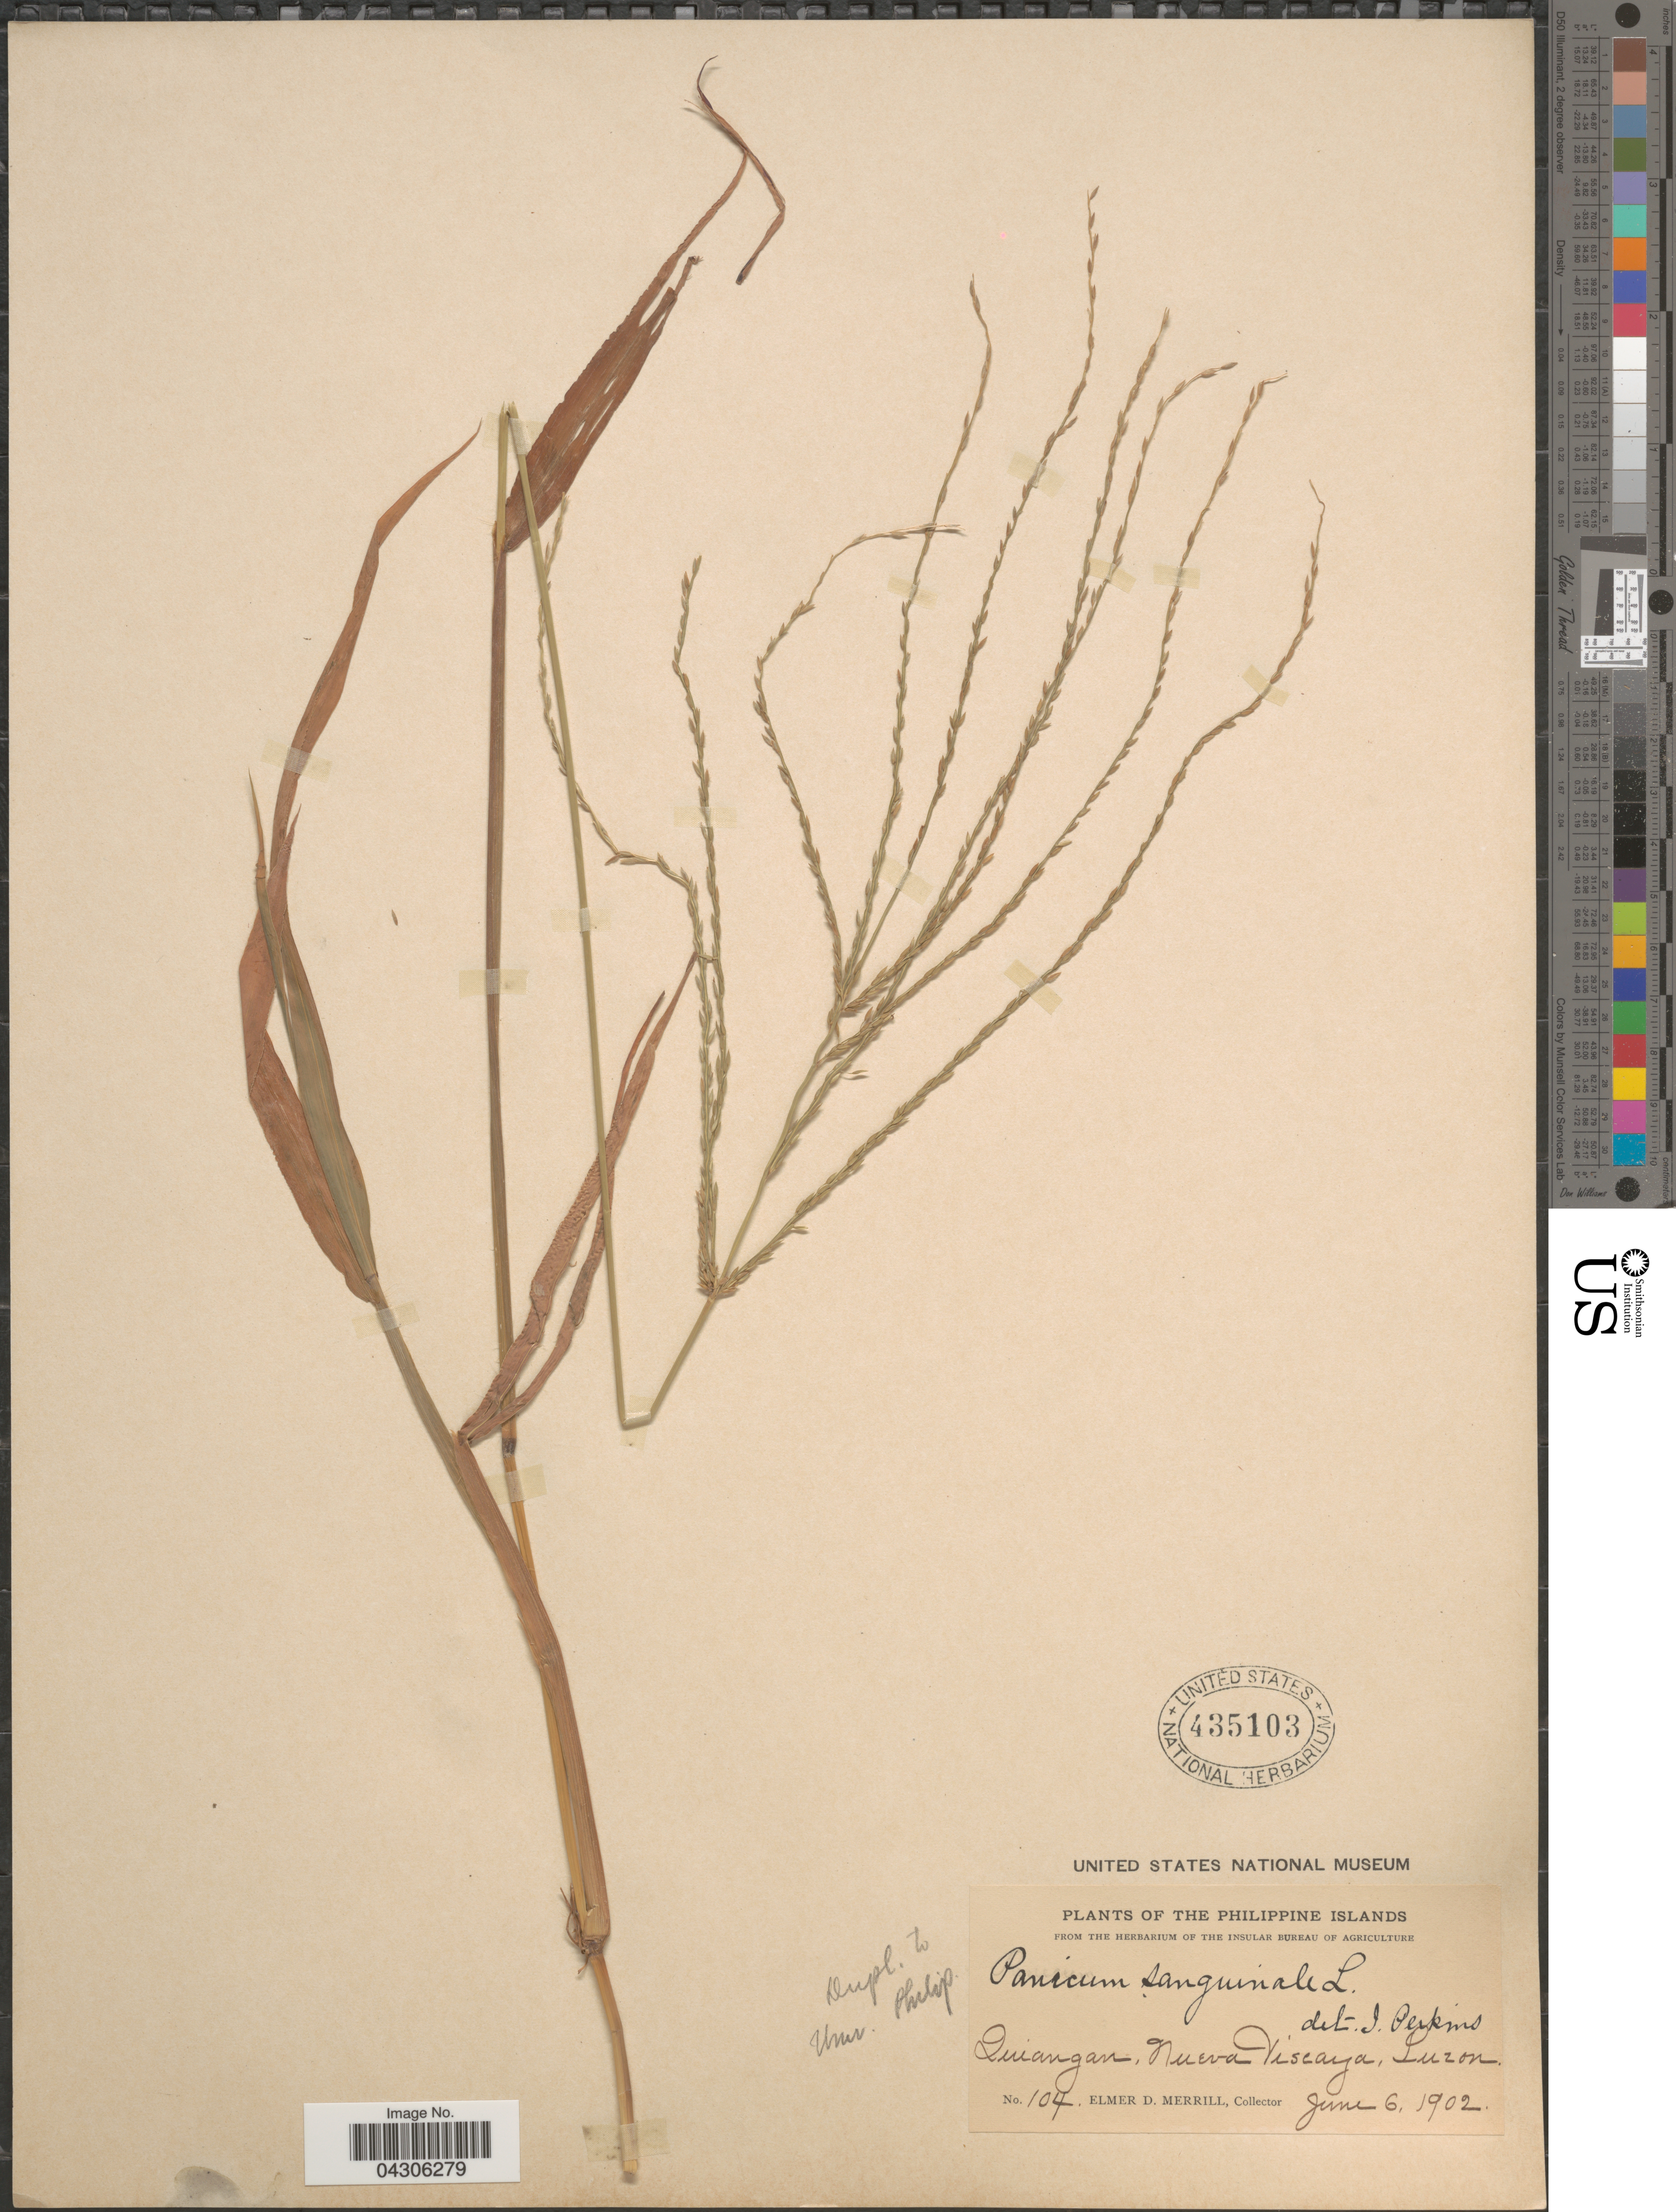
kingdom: Plantae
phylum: Tracheophyta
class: Liliopsida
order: Poales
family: Poaceae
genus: Digitaria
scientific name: Digitaria setigera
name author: Roth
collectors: E. D. Merrill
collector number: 104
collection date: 1902-06-06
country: Philippines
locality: Quiangan, Nueva Viseaya, Luzon.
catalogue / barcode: US 435103